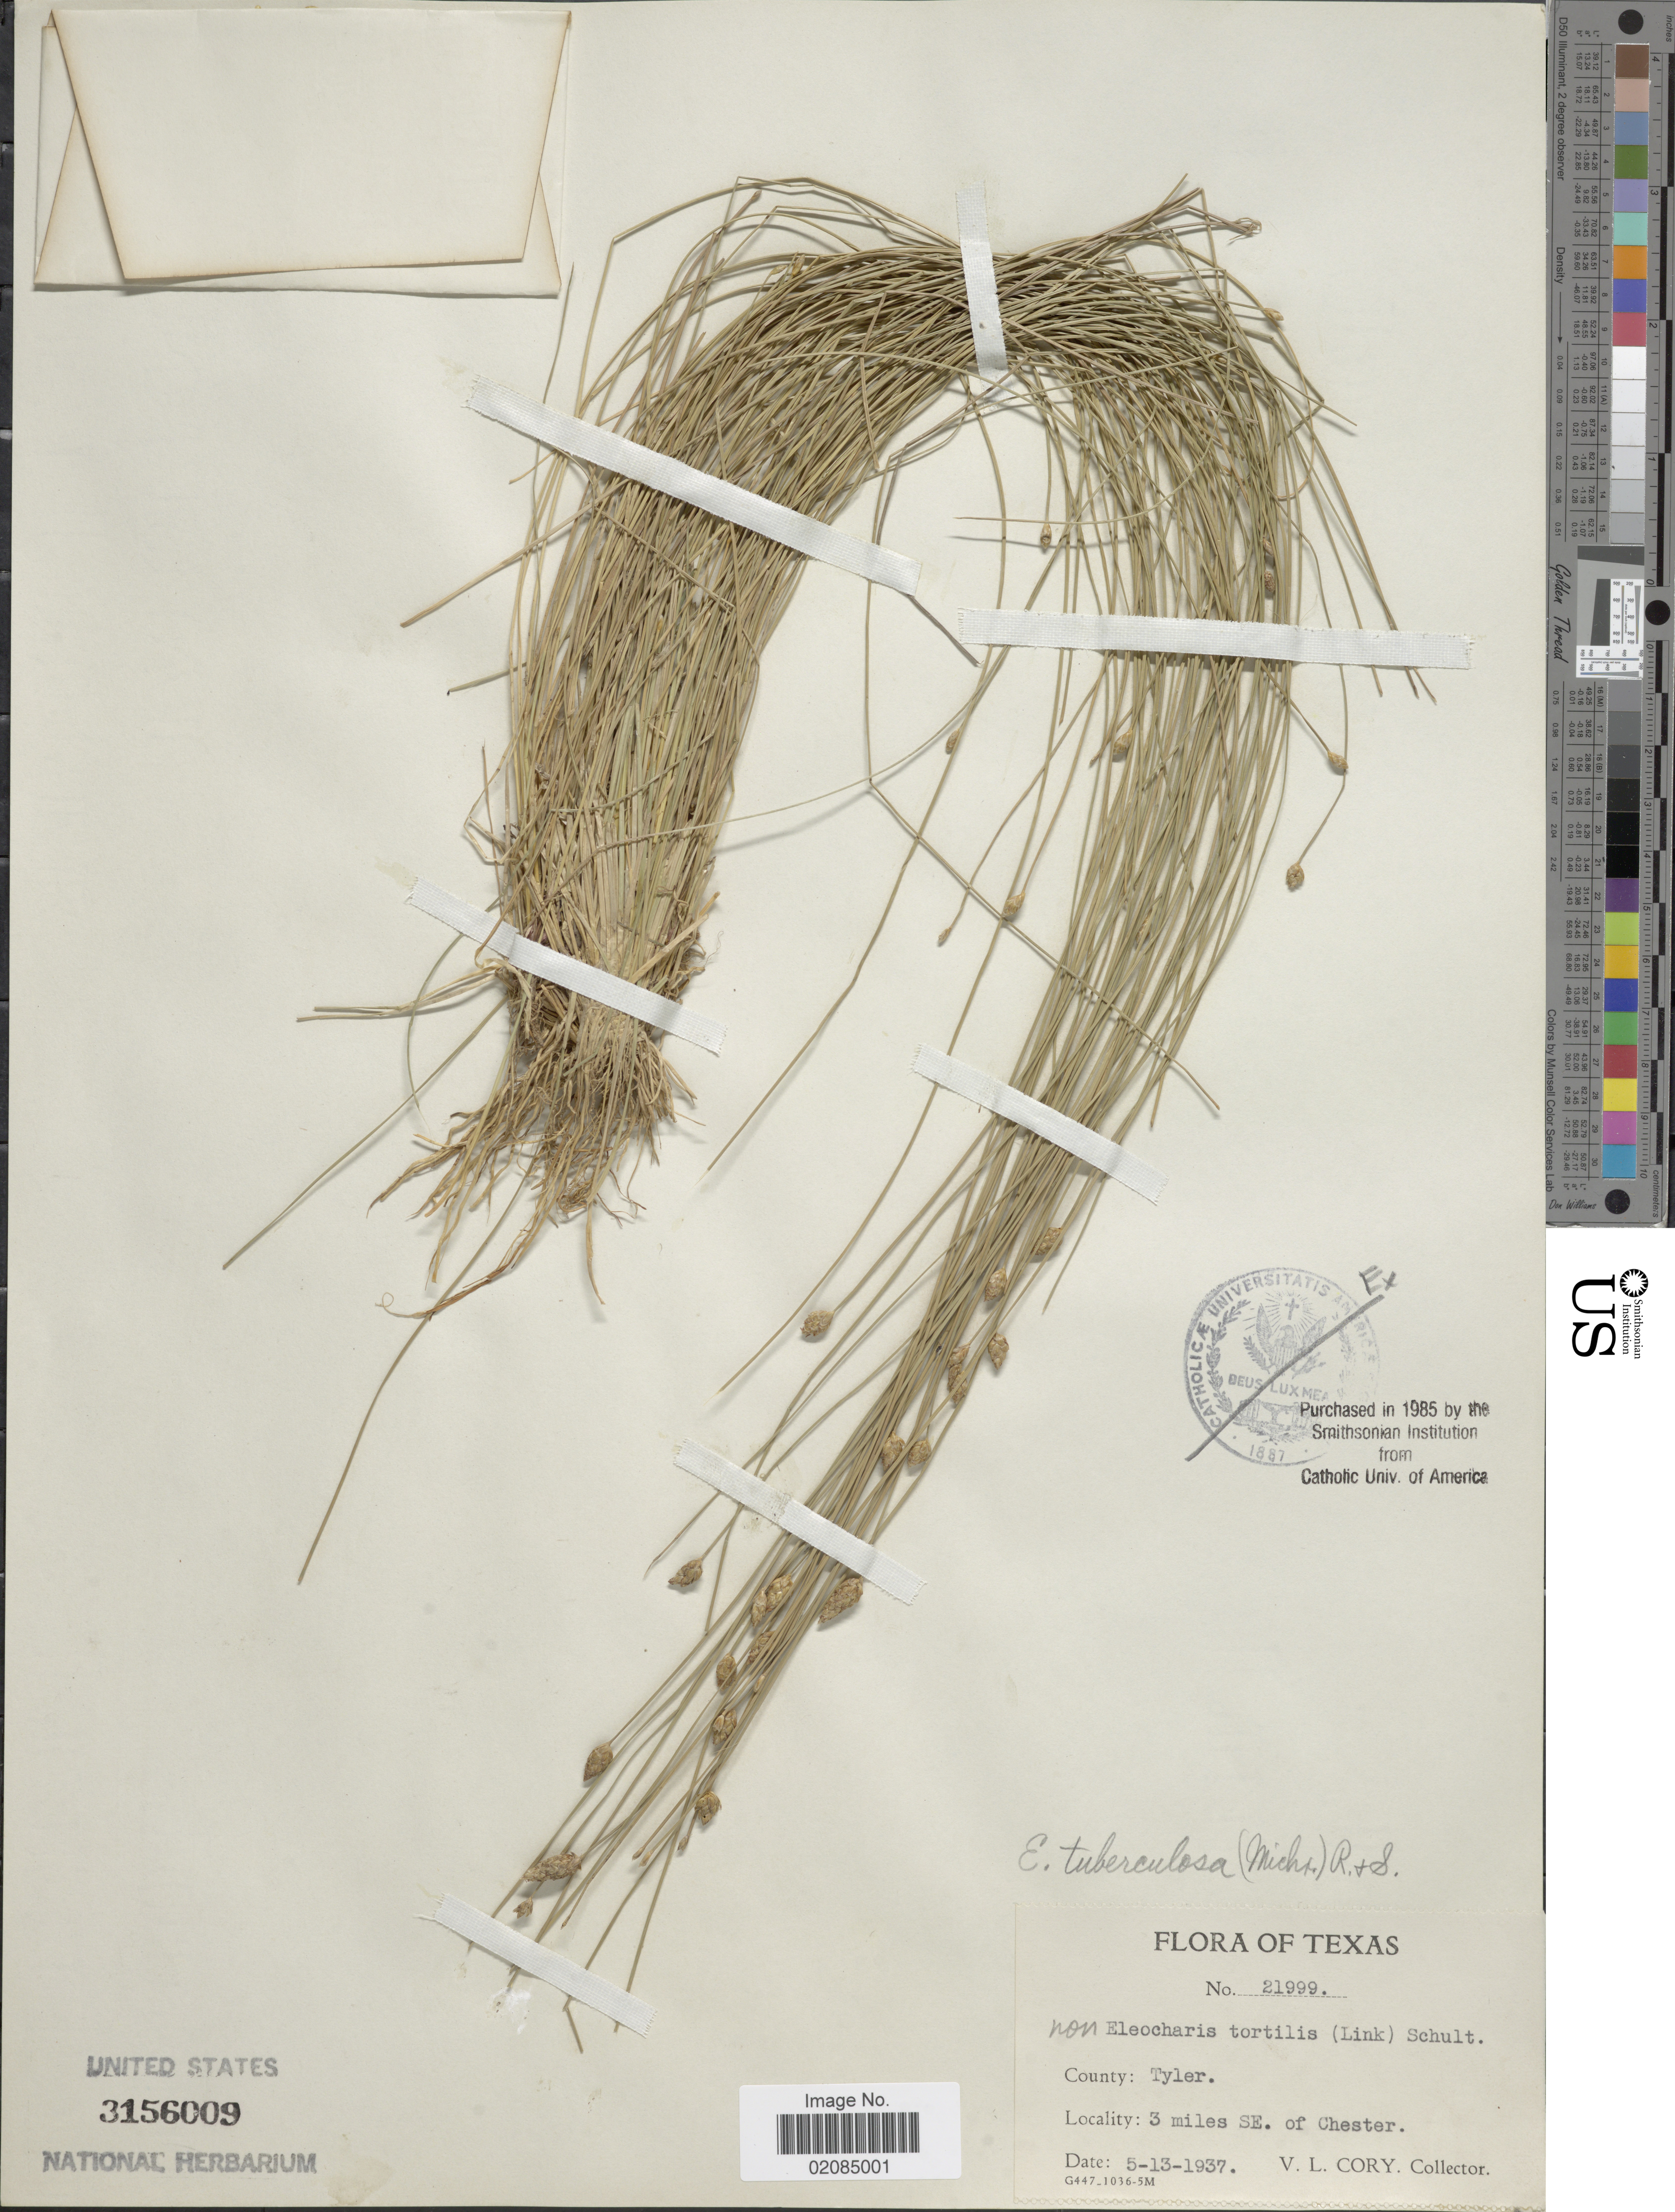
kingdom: Plantae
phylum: Tracheophyta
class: Liliopsida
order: Poales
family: Cyperaceae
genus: Eleocharis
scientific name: Eleocharis tuberculosa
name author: (Michx.) Roem. & Schult.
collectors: V. Cory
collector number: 21999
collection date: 1937-05-13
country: United States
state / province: Texas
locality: County: Tyler, 3 miles SE. of Chester.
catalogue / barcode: US 3156009